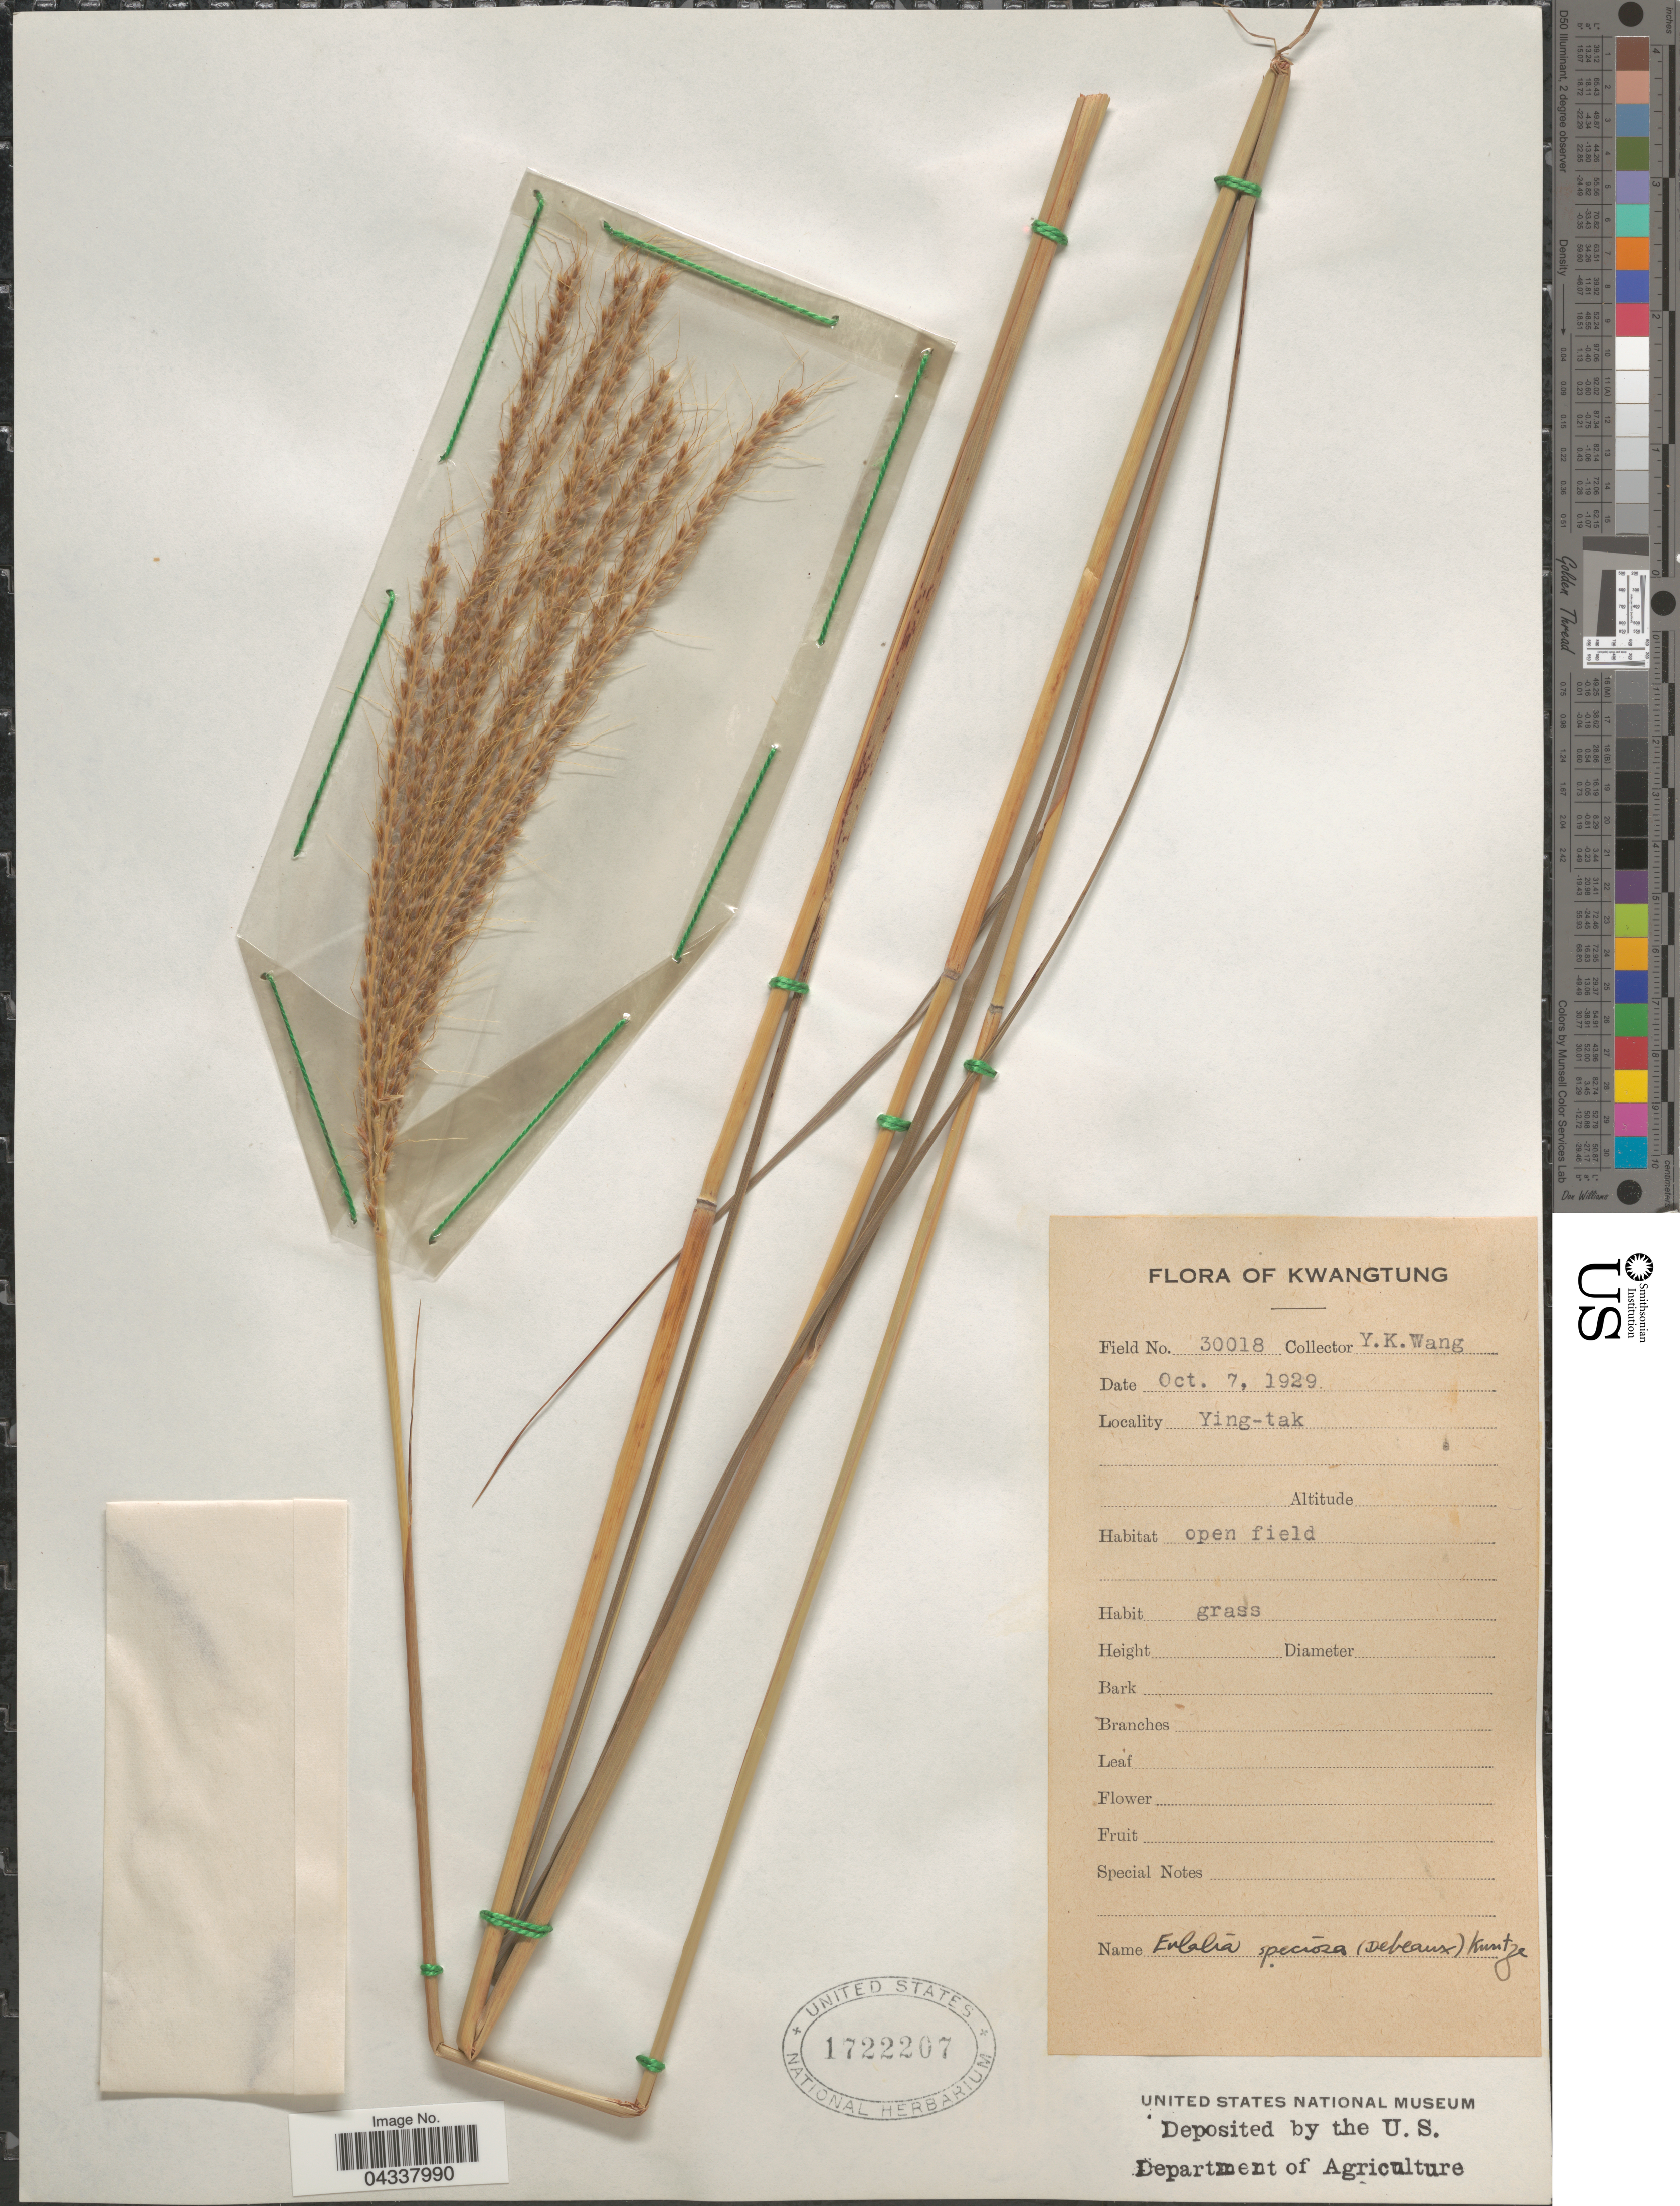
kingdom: Plantae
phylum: Tracheophyta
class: Liliopsida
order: Poales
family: Poaceae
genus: Pseudopogonatherum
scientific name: Pseudopogonatherum speciosum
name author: (Debeaux) Ohwi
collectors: Y. Wang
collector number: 30018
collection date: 1929-10-07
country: China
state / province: Guangdong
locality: Kwangtung. Ying-tak.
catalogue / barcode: US 1722207